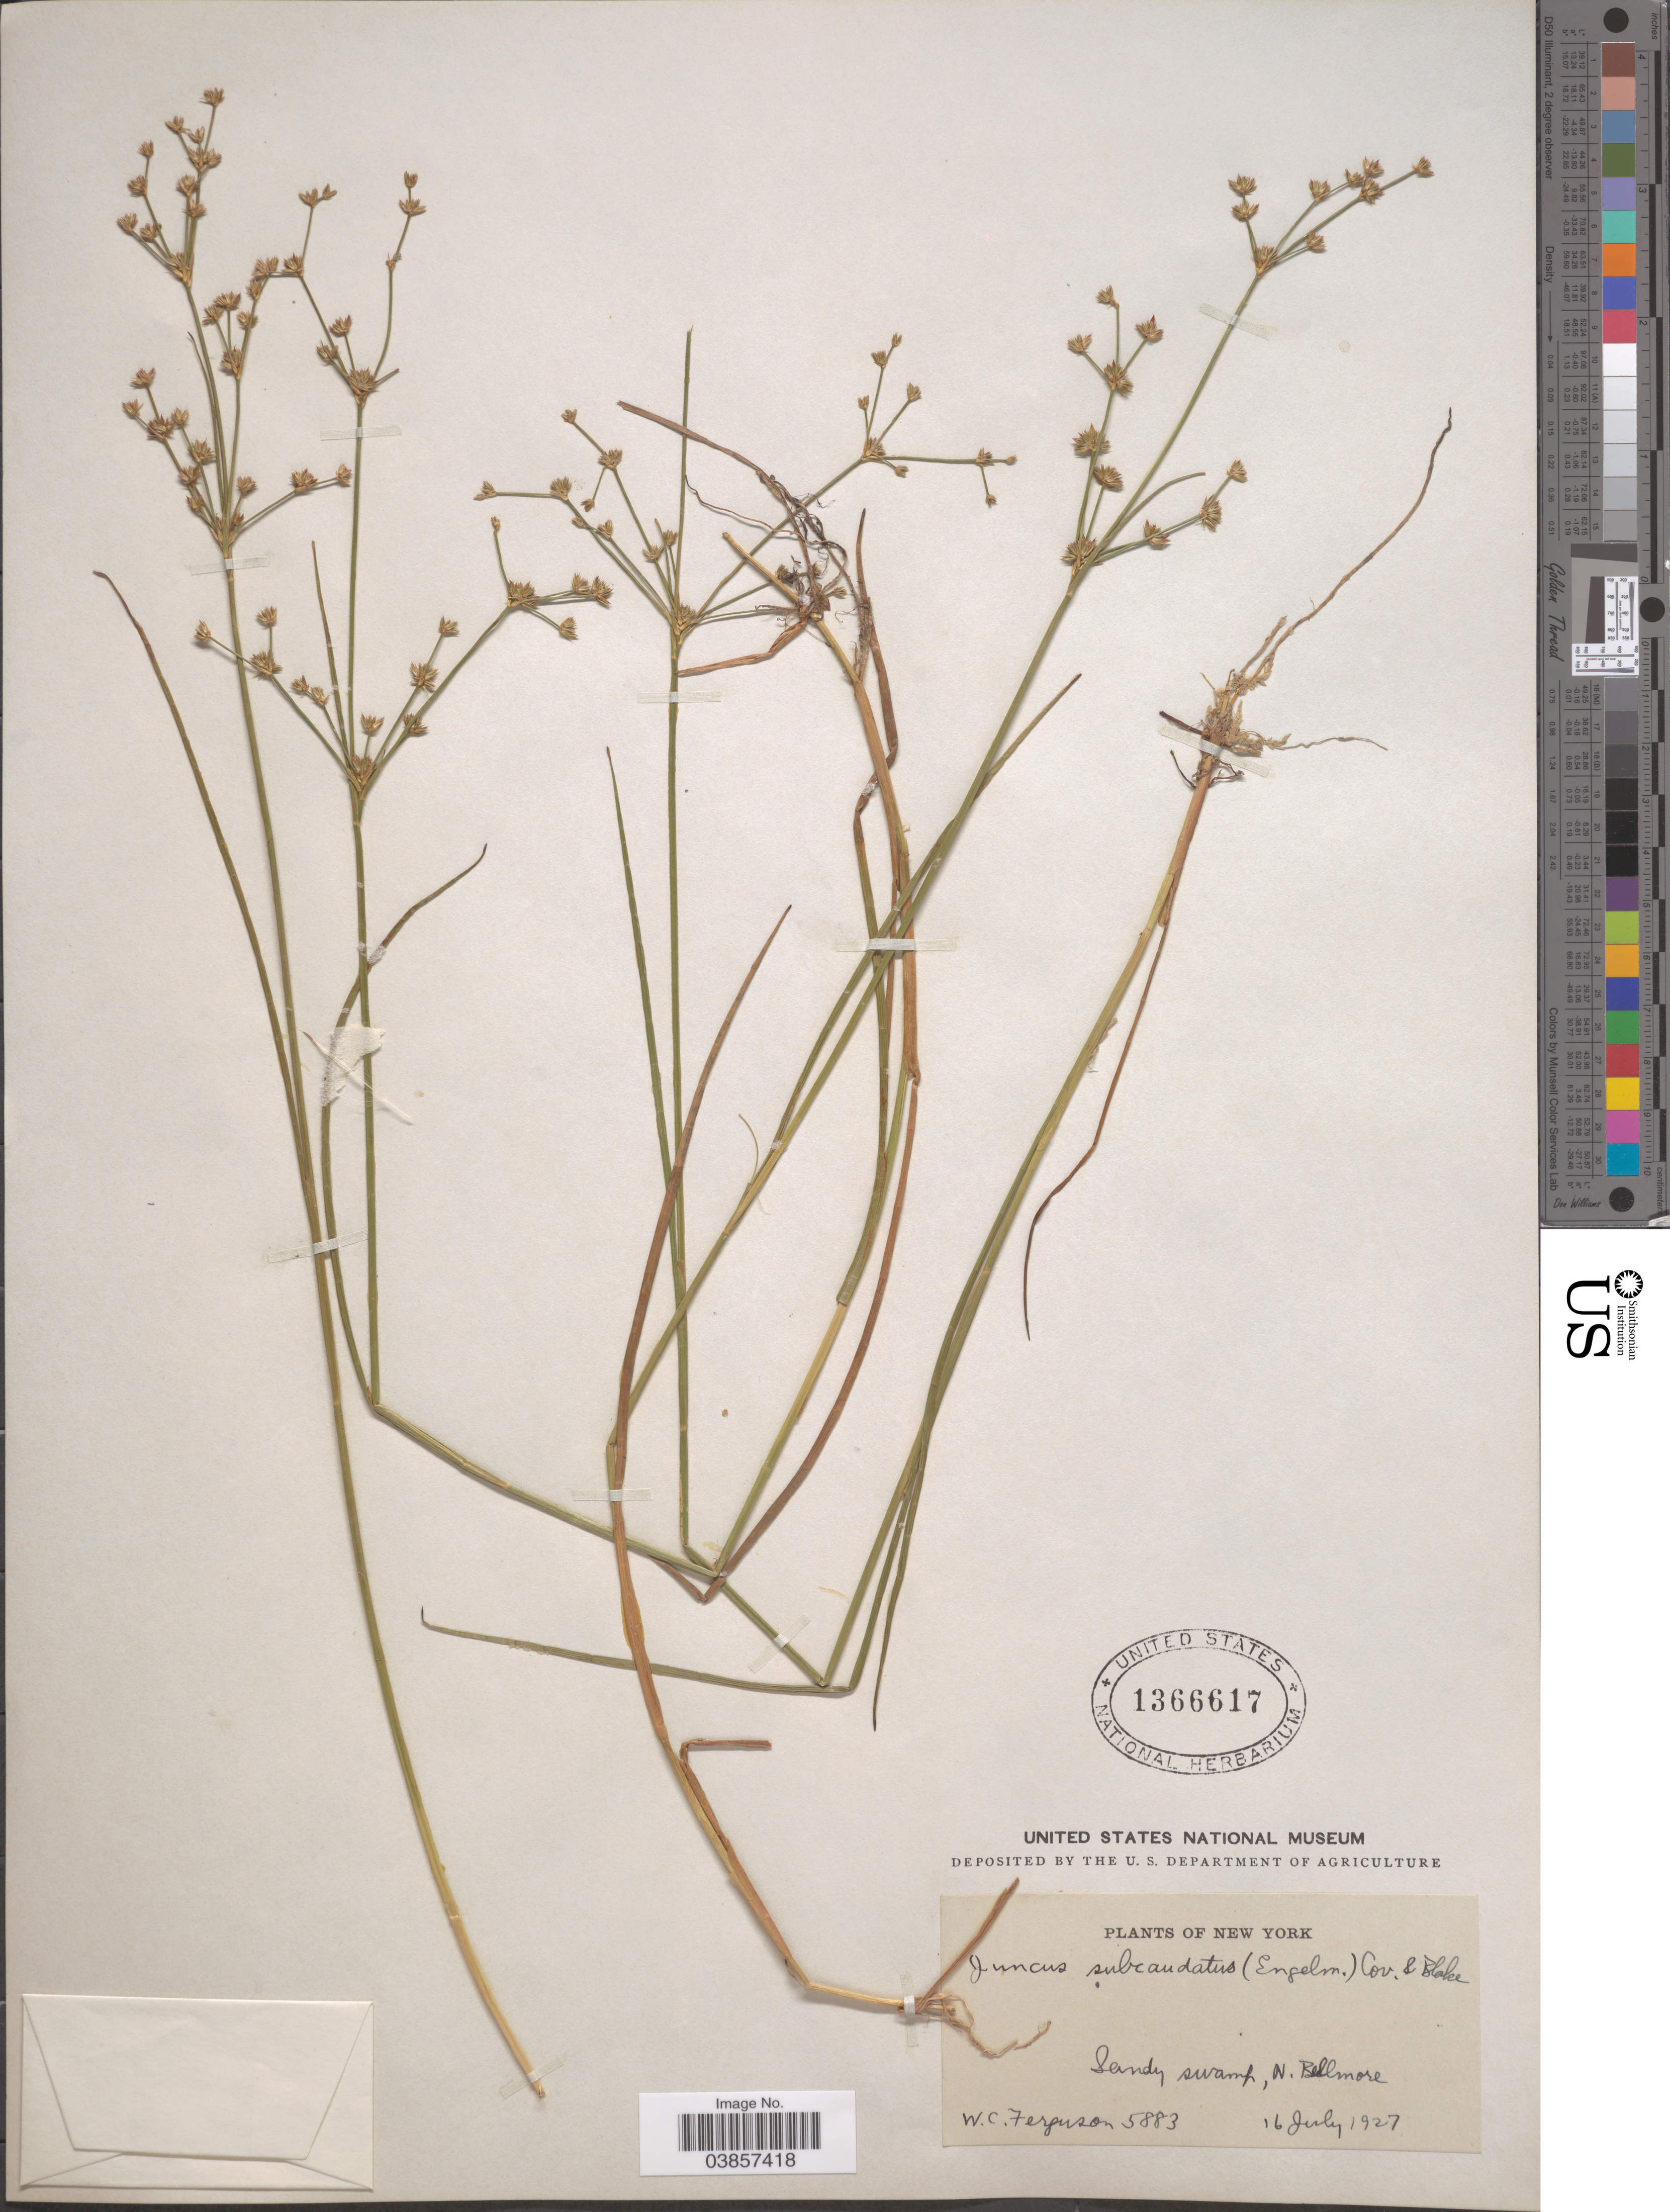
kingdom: Plantae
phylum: Tracheophyta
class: Liliopsida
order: Poales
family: Juncaceae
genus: Juncus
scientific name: Juncus subcaudatus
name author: (Engelm. ex A. Gray) Coville & S.F. Blake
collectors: W. Ferguson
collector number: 5883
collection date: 1927-07-16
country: United States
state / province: New York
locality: Sandy swamp, N. Bellmore.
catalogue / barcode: US 1366617